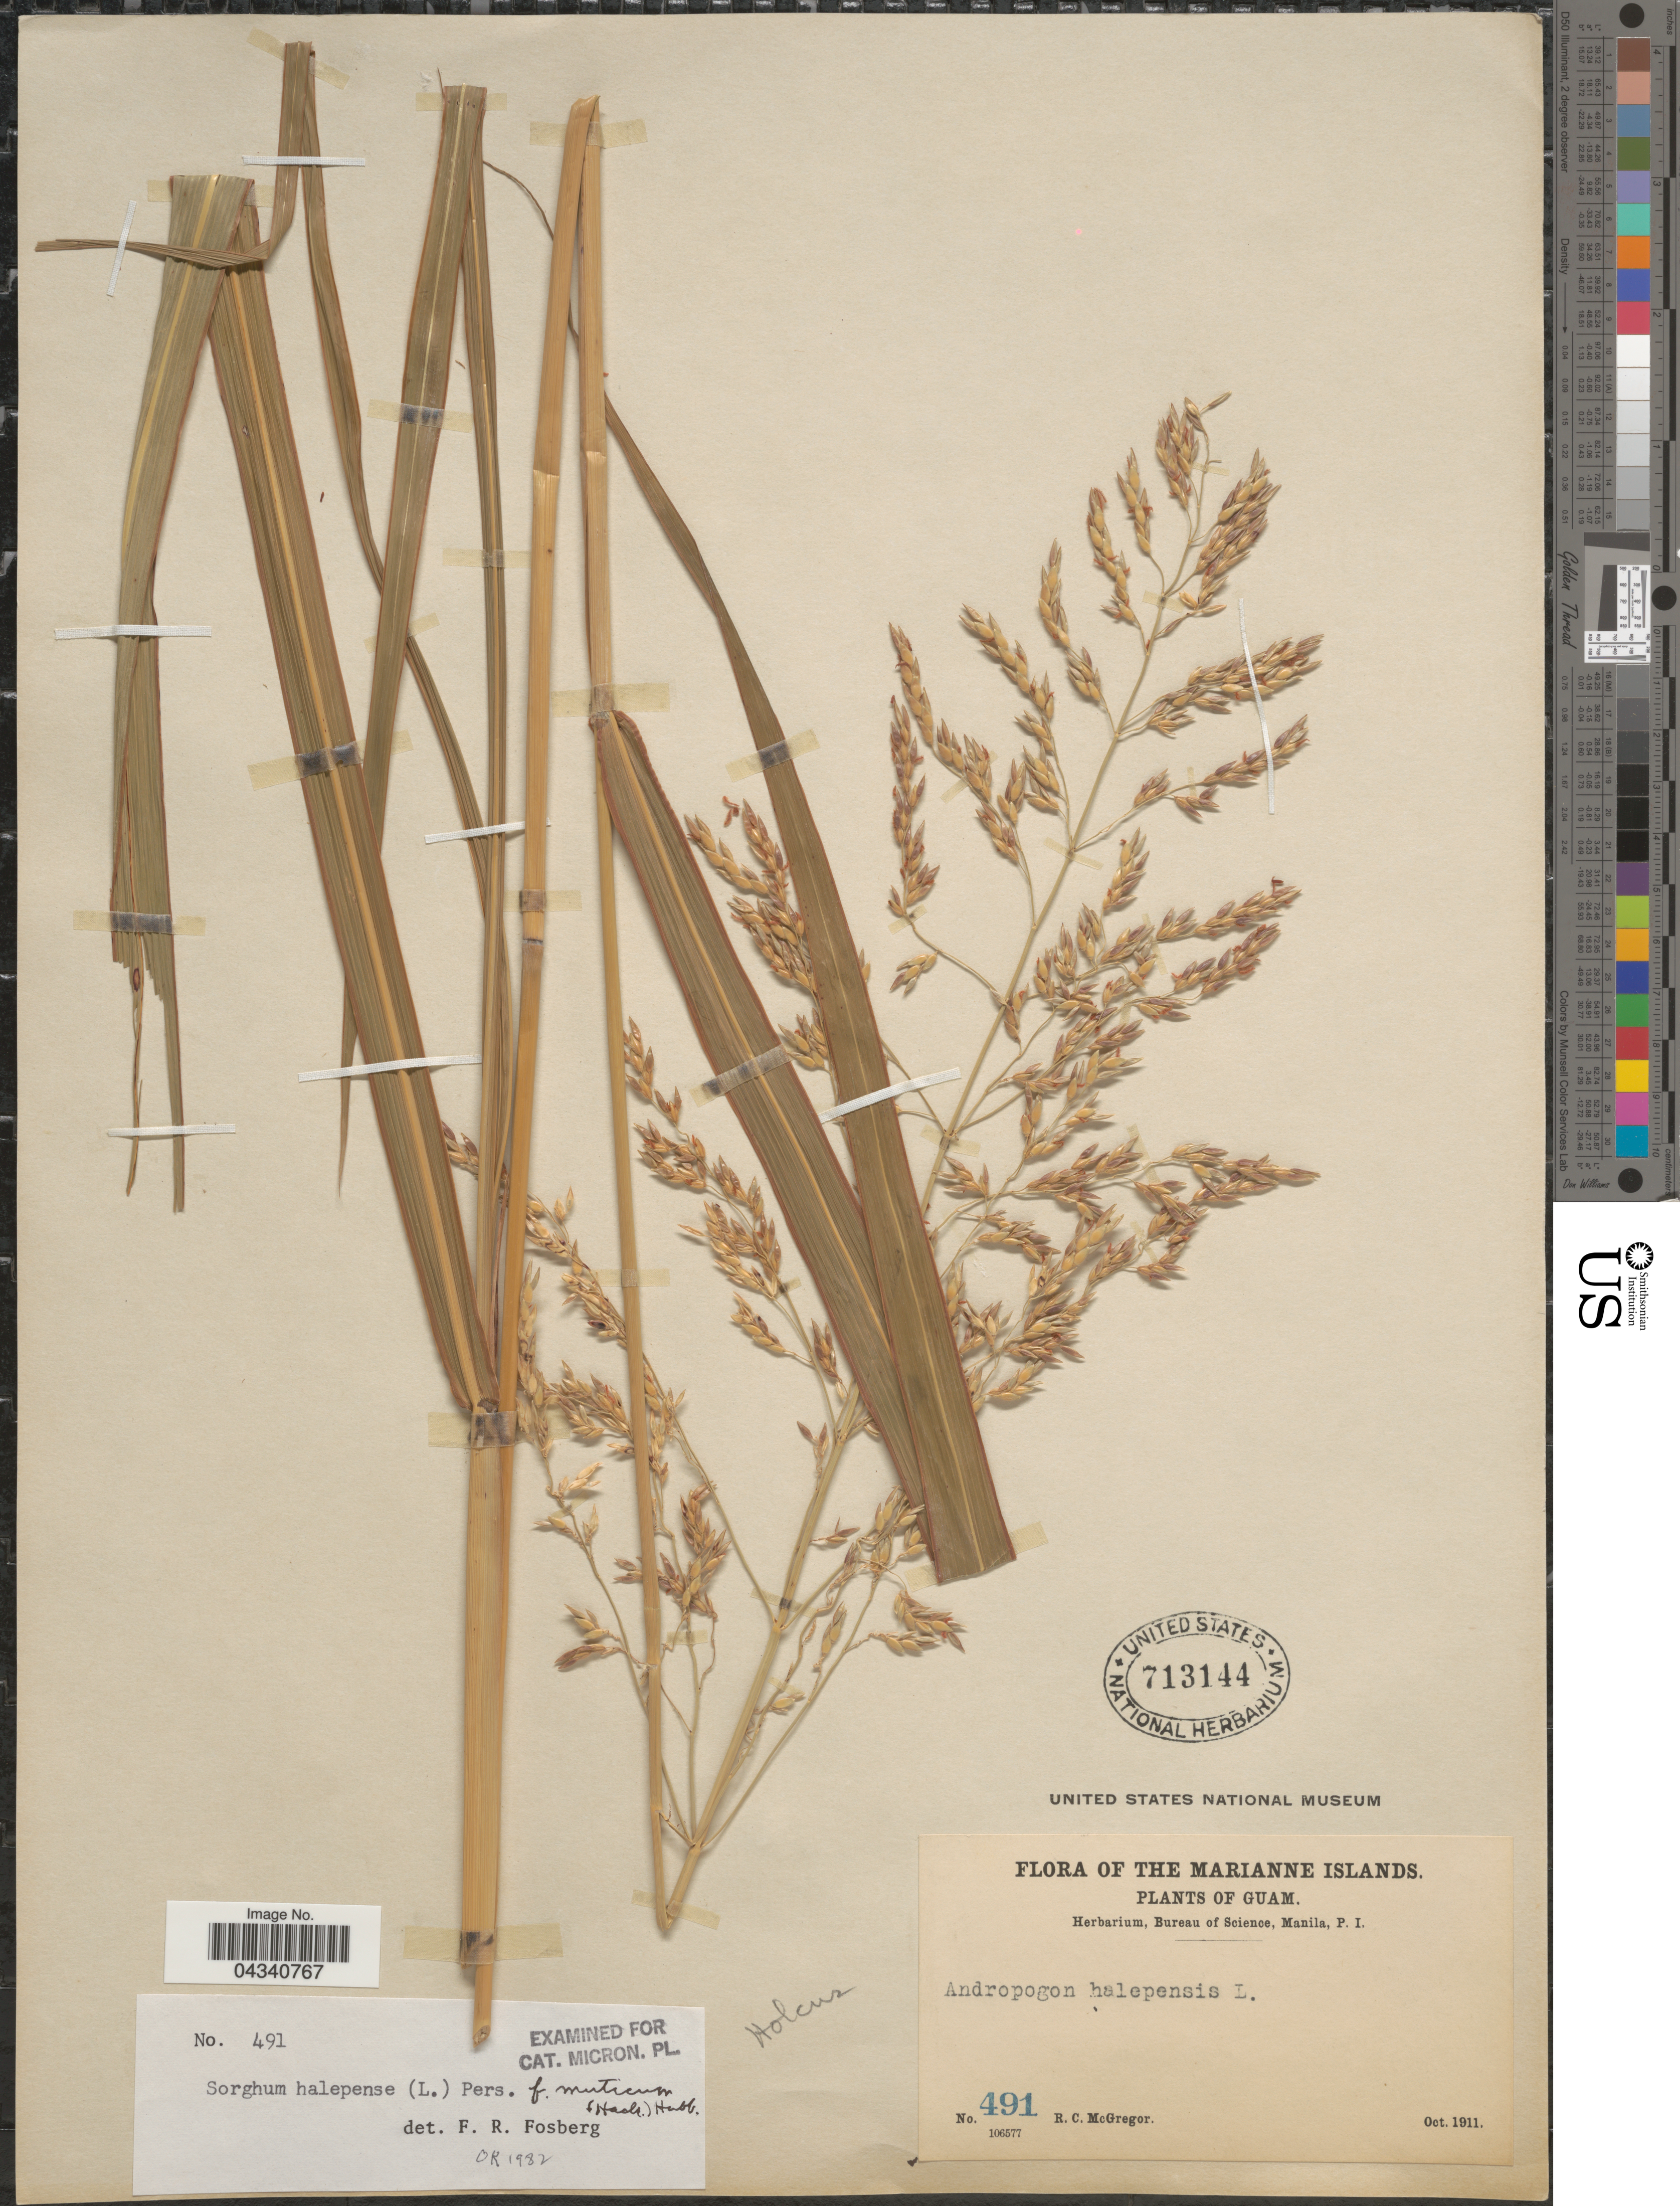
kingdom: Plantae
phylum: Tracheophyta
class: Liliopsida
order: Poales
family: Poaceae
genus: Sorghum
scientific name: Sorghum halepense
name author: (L.) Pers.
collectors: R. C. McGregor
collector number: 491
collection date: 1911-10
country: Guam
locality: Marianne Islands. Guam.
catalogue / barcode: US 713144